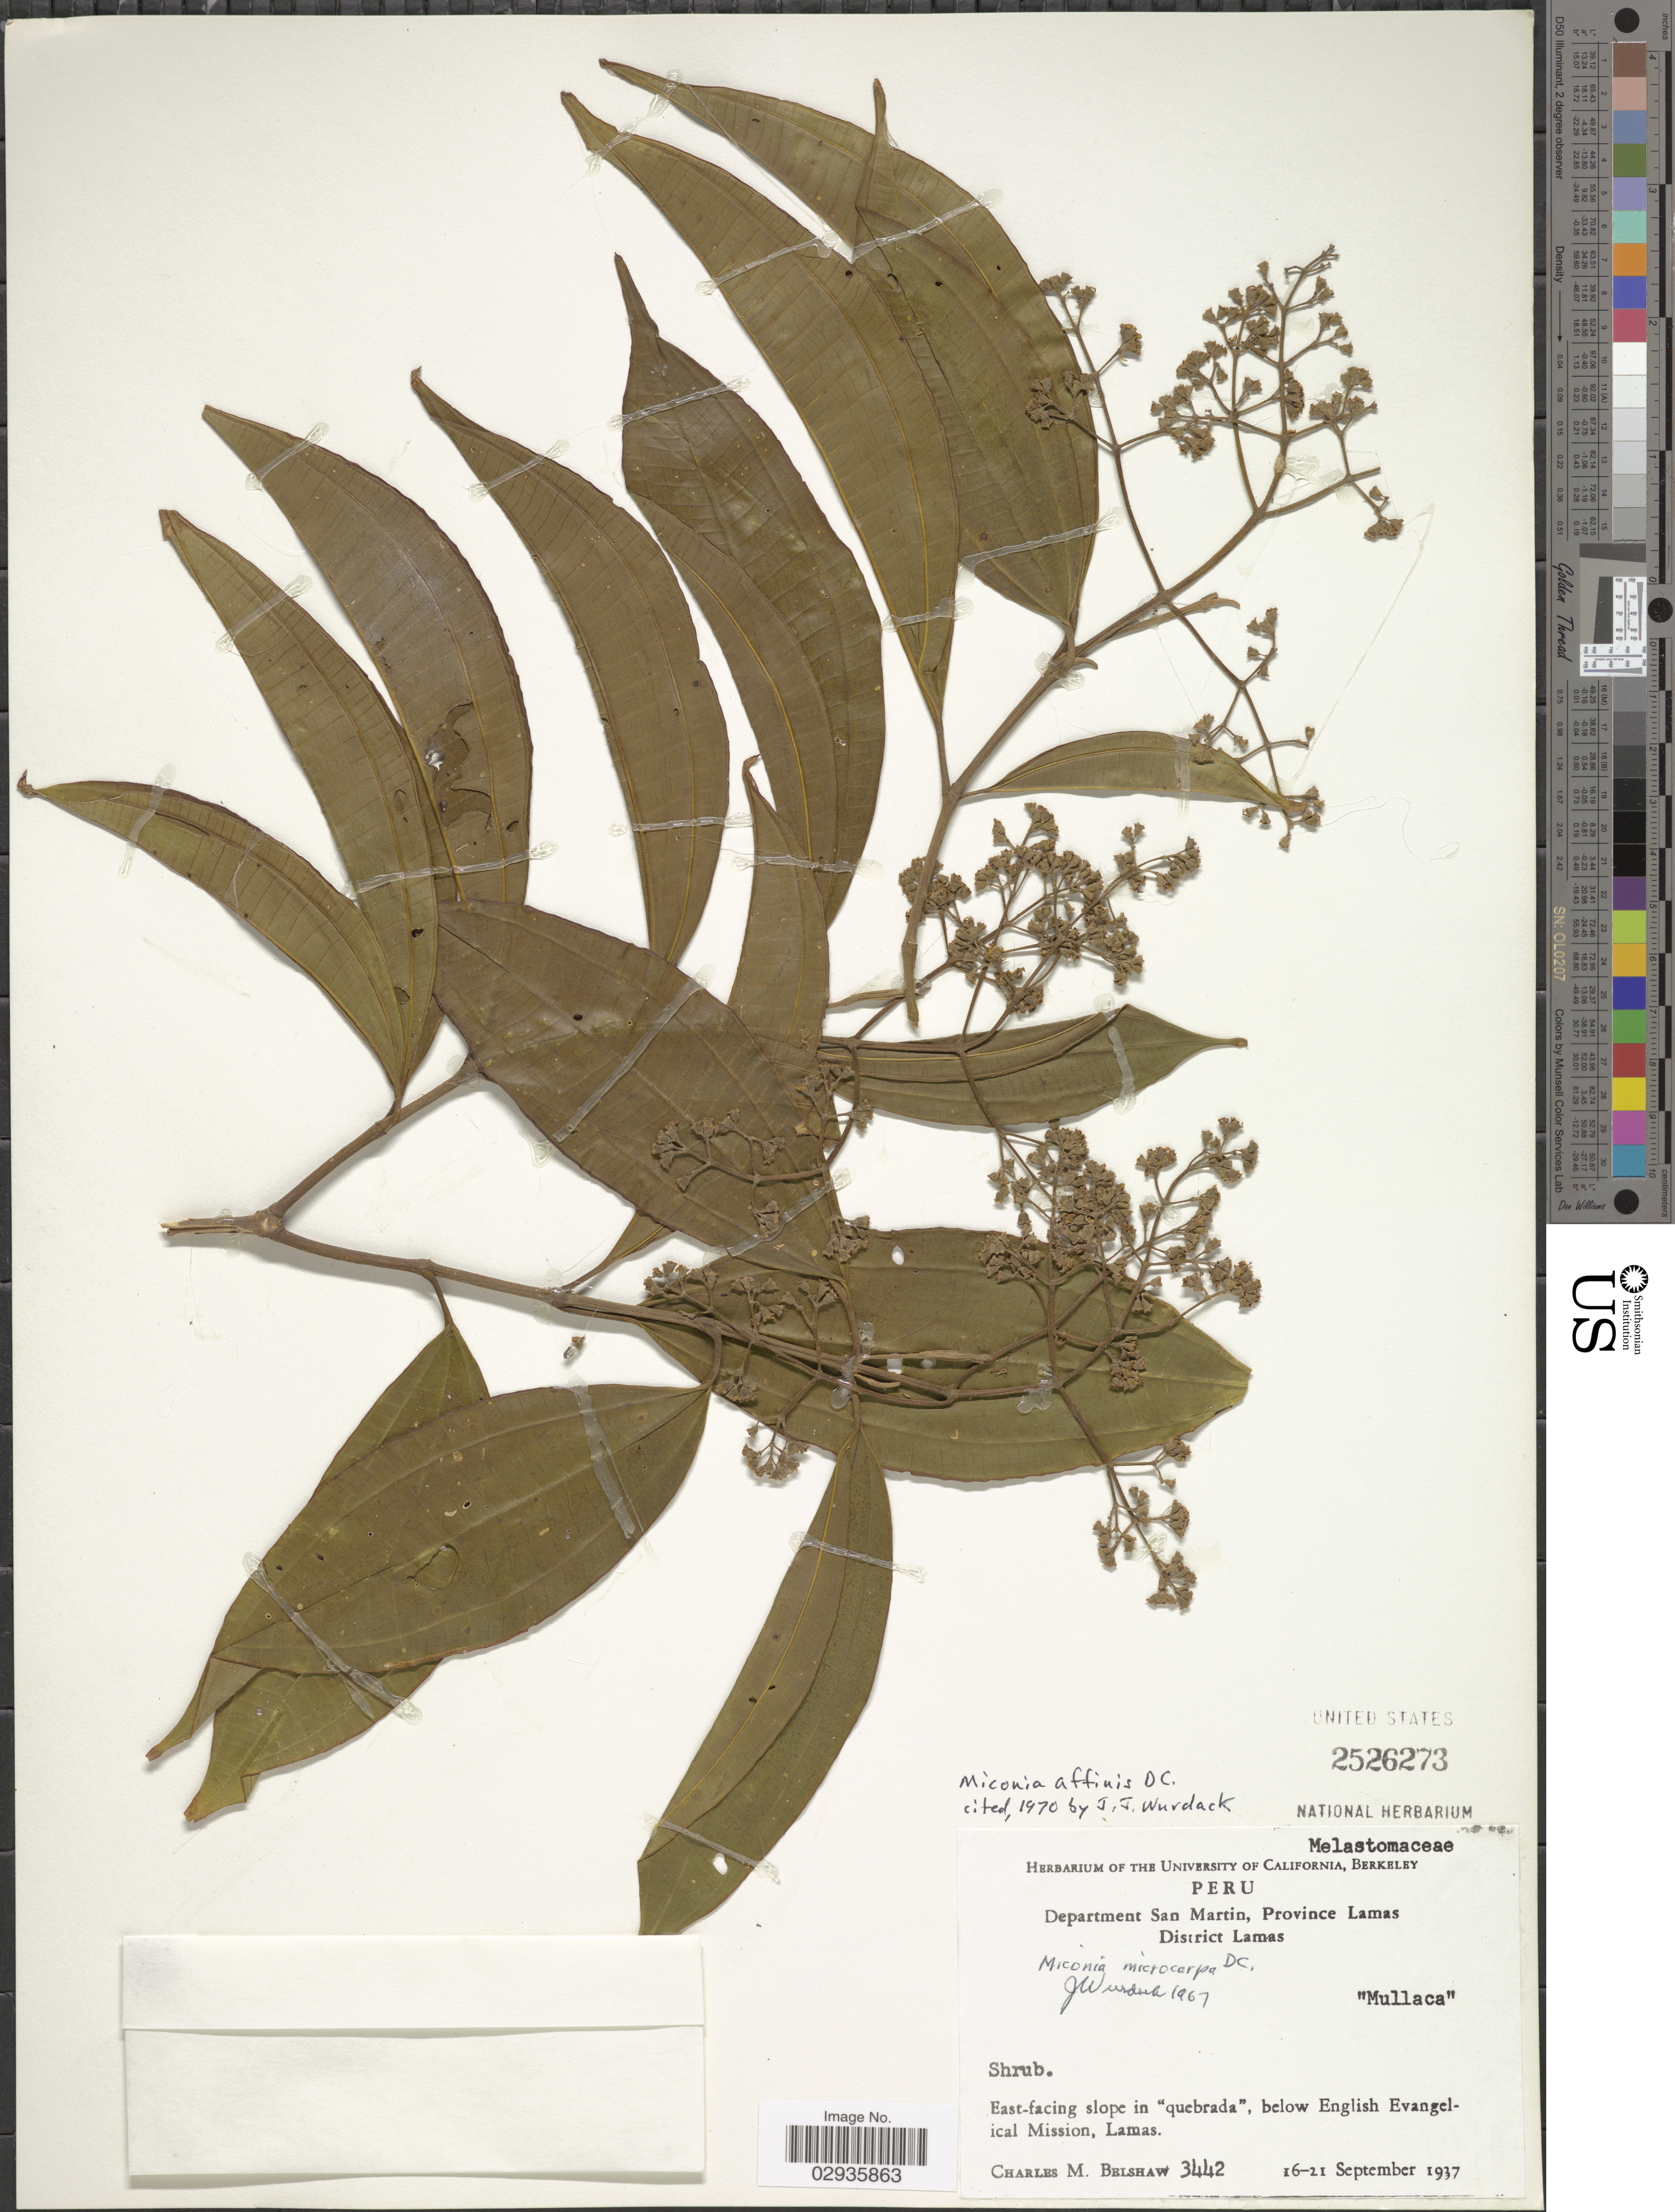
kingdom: Plantae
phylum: Tracheophyta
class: Magnoliopsida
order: Myrtales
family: Melastomataceae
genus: Miconia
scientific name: Miconia affinis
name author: DC.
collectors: C. Shaw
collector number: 3442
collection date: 1937-09-16/1937-09-21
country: Peru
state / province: San Martín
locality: Department San Martin, Province Lamas, District Lamas, East-facing slope in "quebrada", below English Evangelical Mission, Lamas.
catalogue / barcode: US 2526273